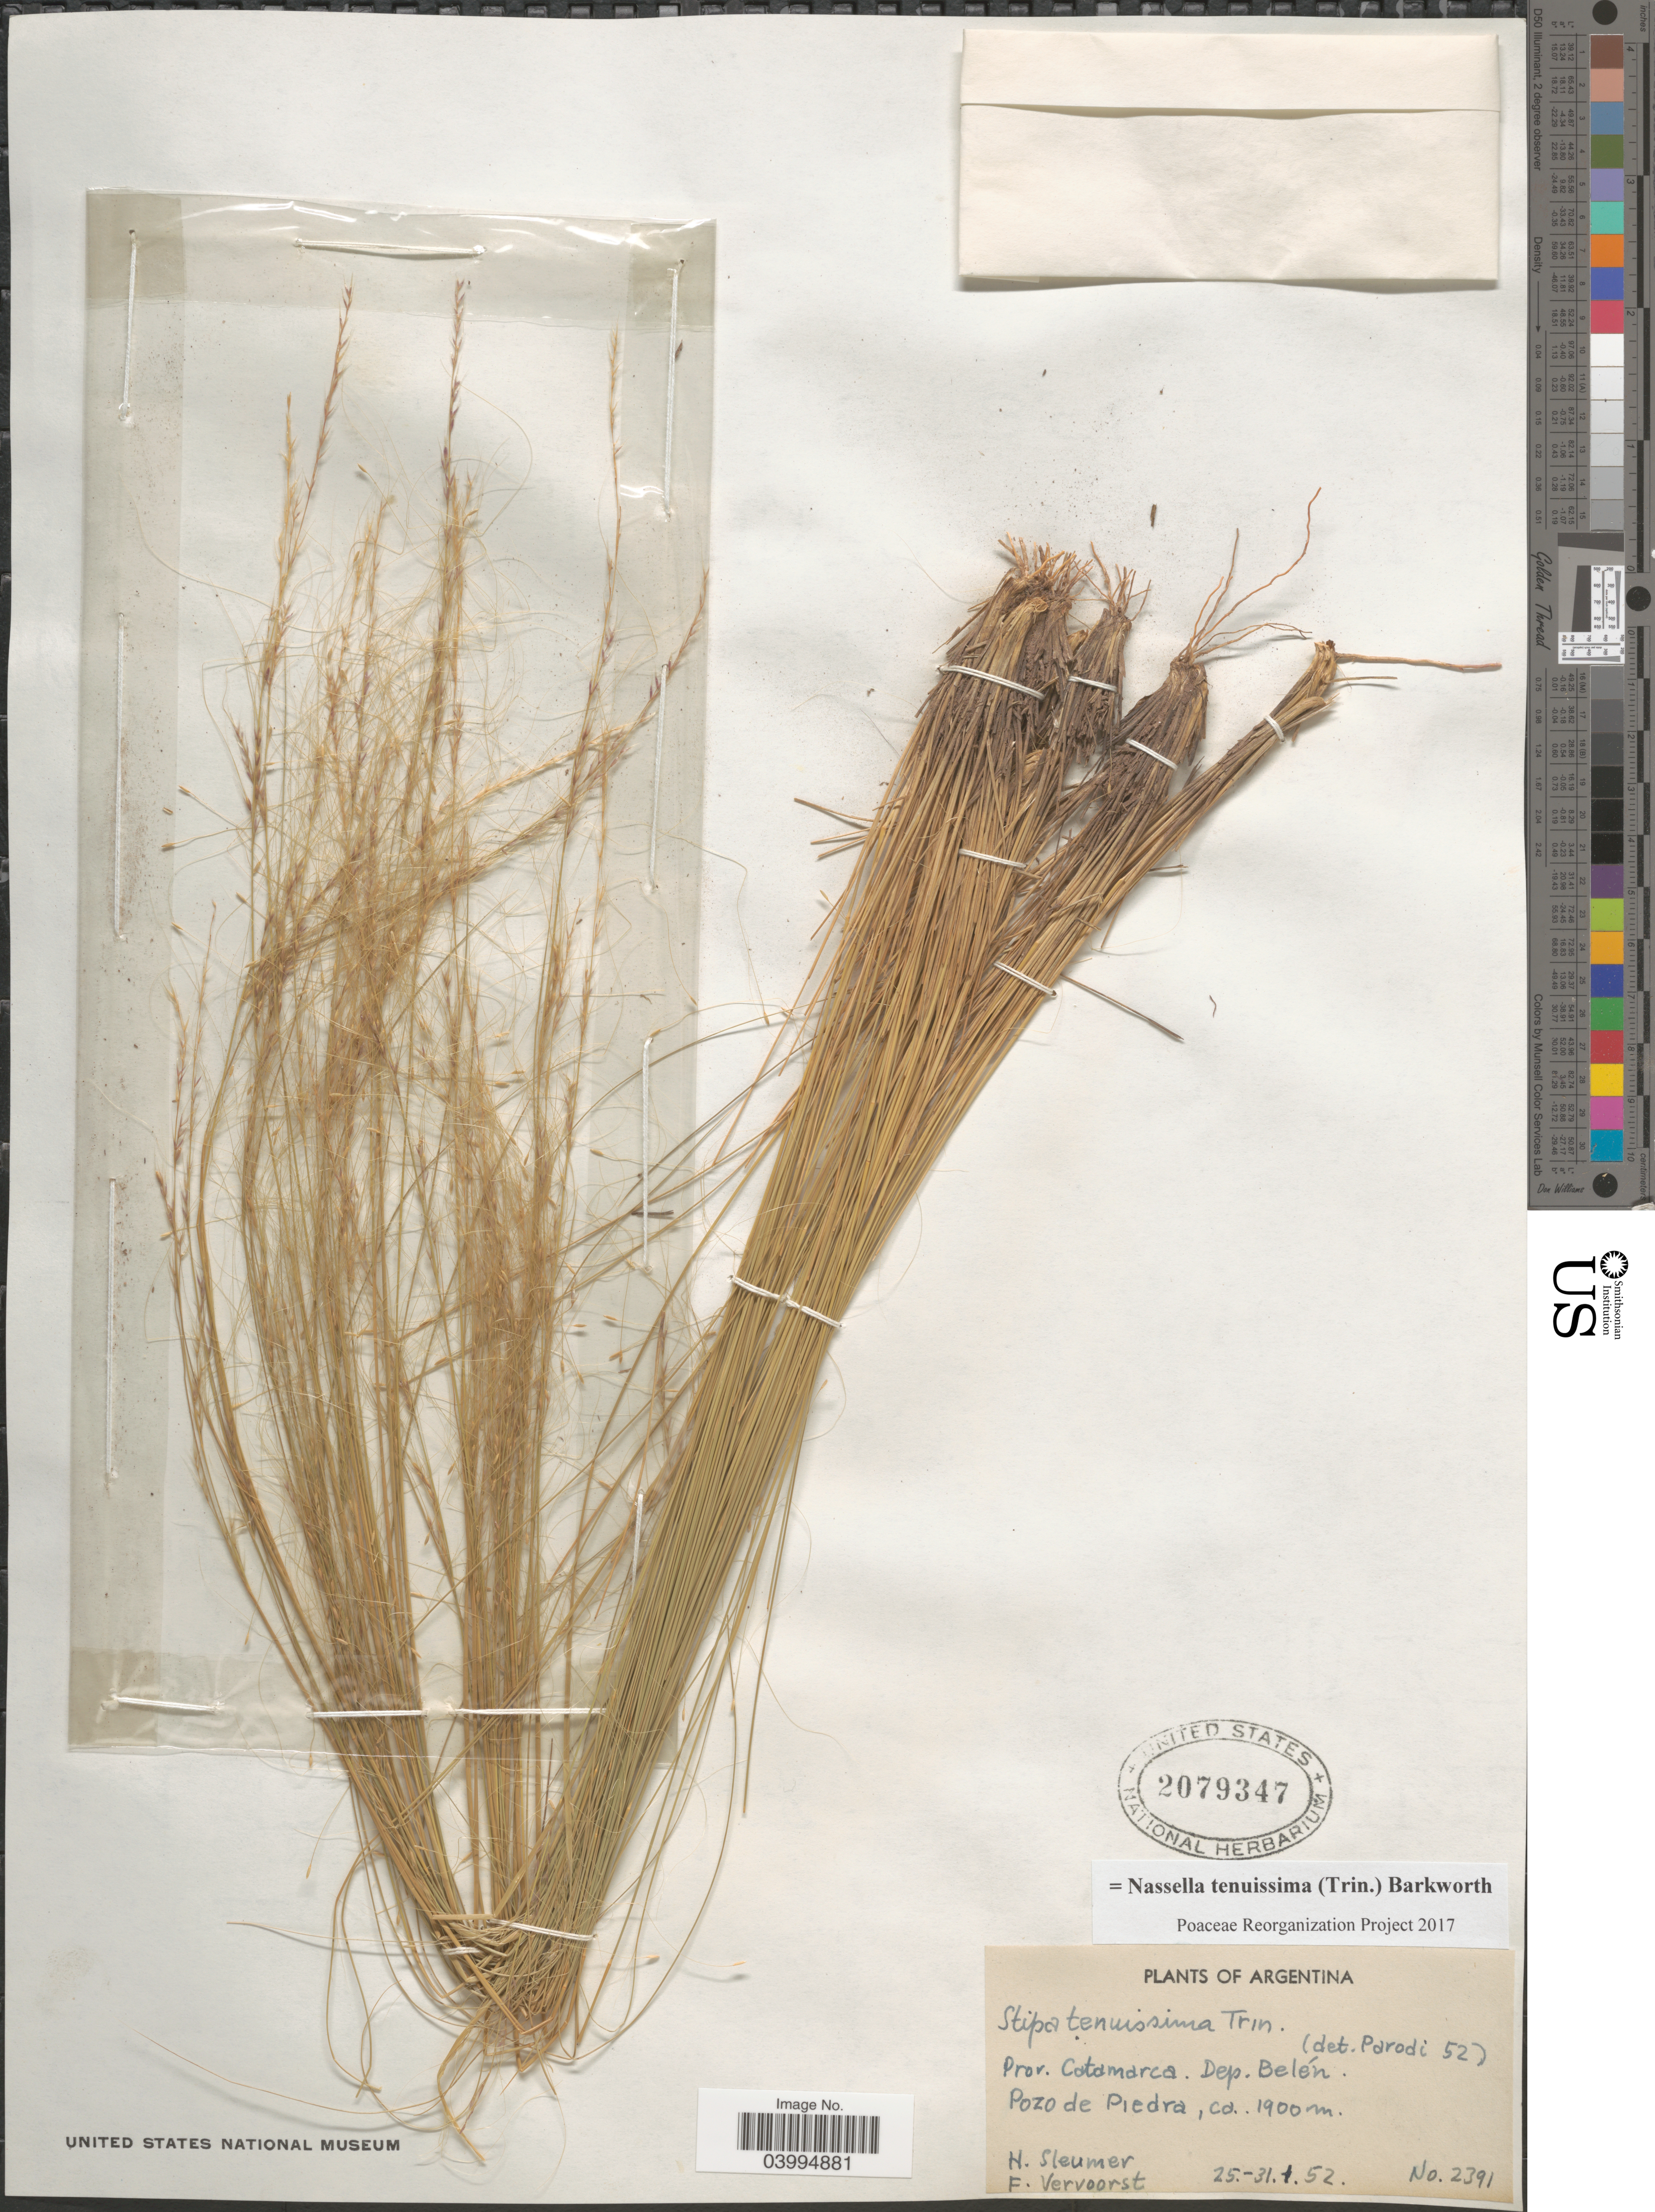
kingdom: Plantae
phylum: Tracheophyta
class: Liliopsida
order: Poales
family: Poaceae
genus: Nassella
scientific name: Nassella tenuissima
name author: (Trin.) Barkworth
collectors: H. O. Sleumer & F. Vervoorst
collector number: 2391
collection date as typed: Transcribed d/m/y: 25/1/52 to 31/1/52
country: Argentina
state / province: Catamarca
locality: Dep. Belén. Pozo de Piedra.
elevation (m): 1900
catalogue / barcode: US 2079347